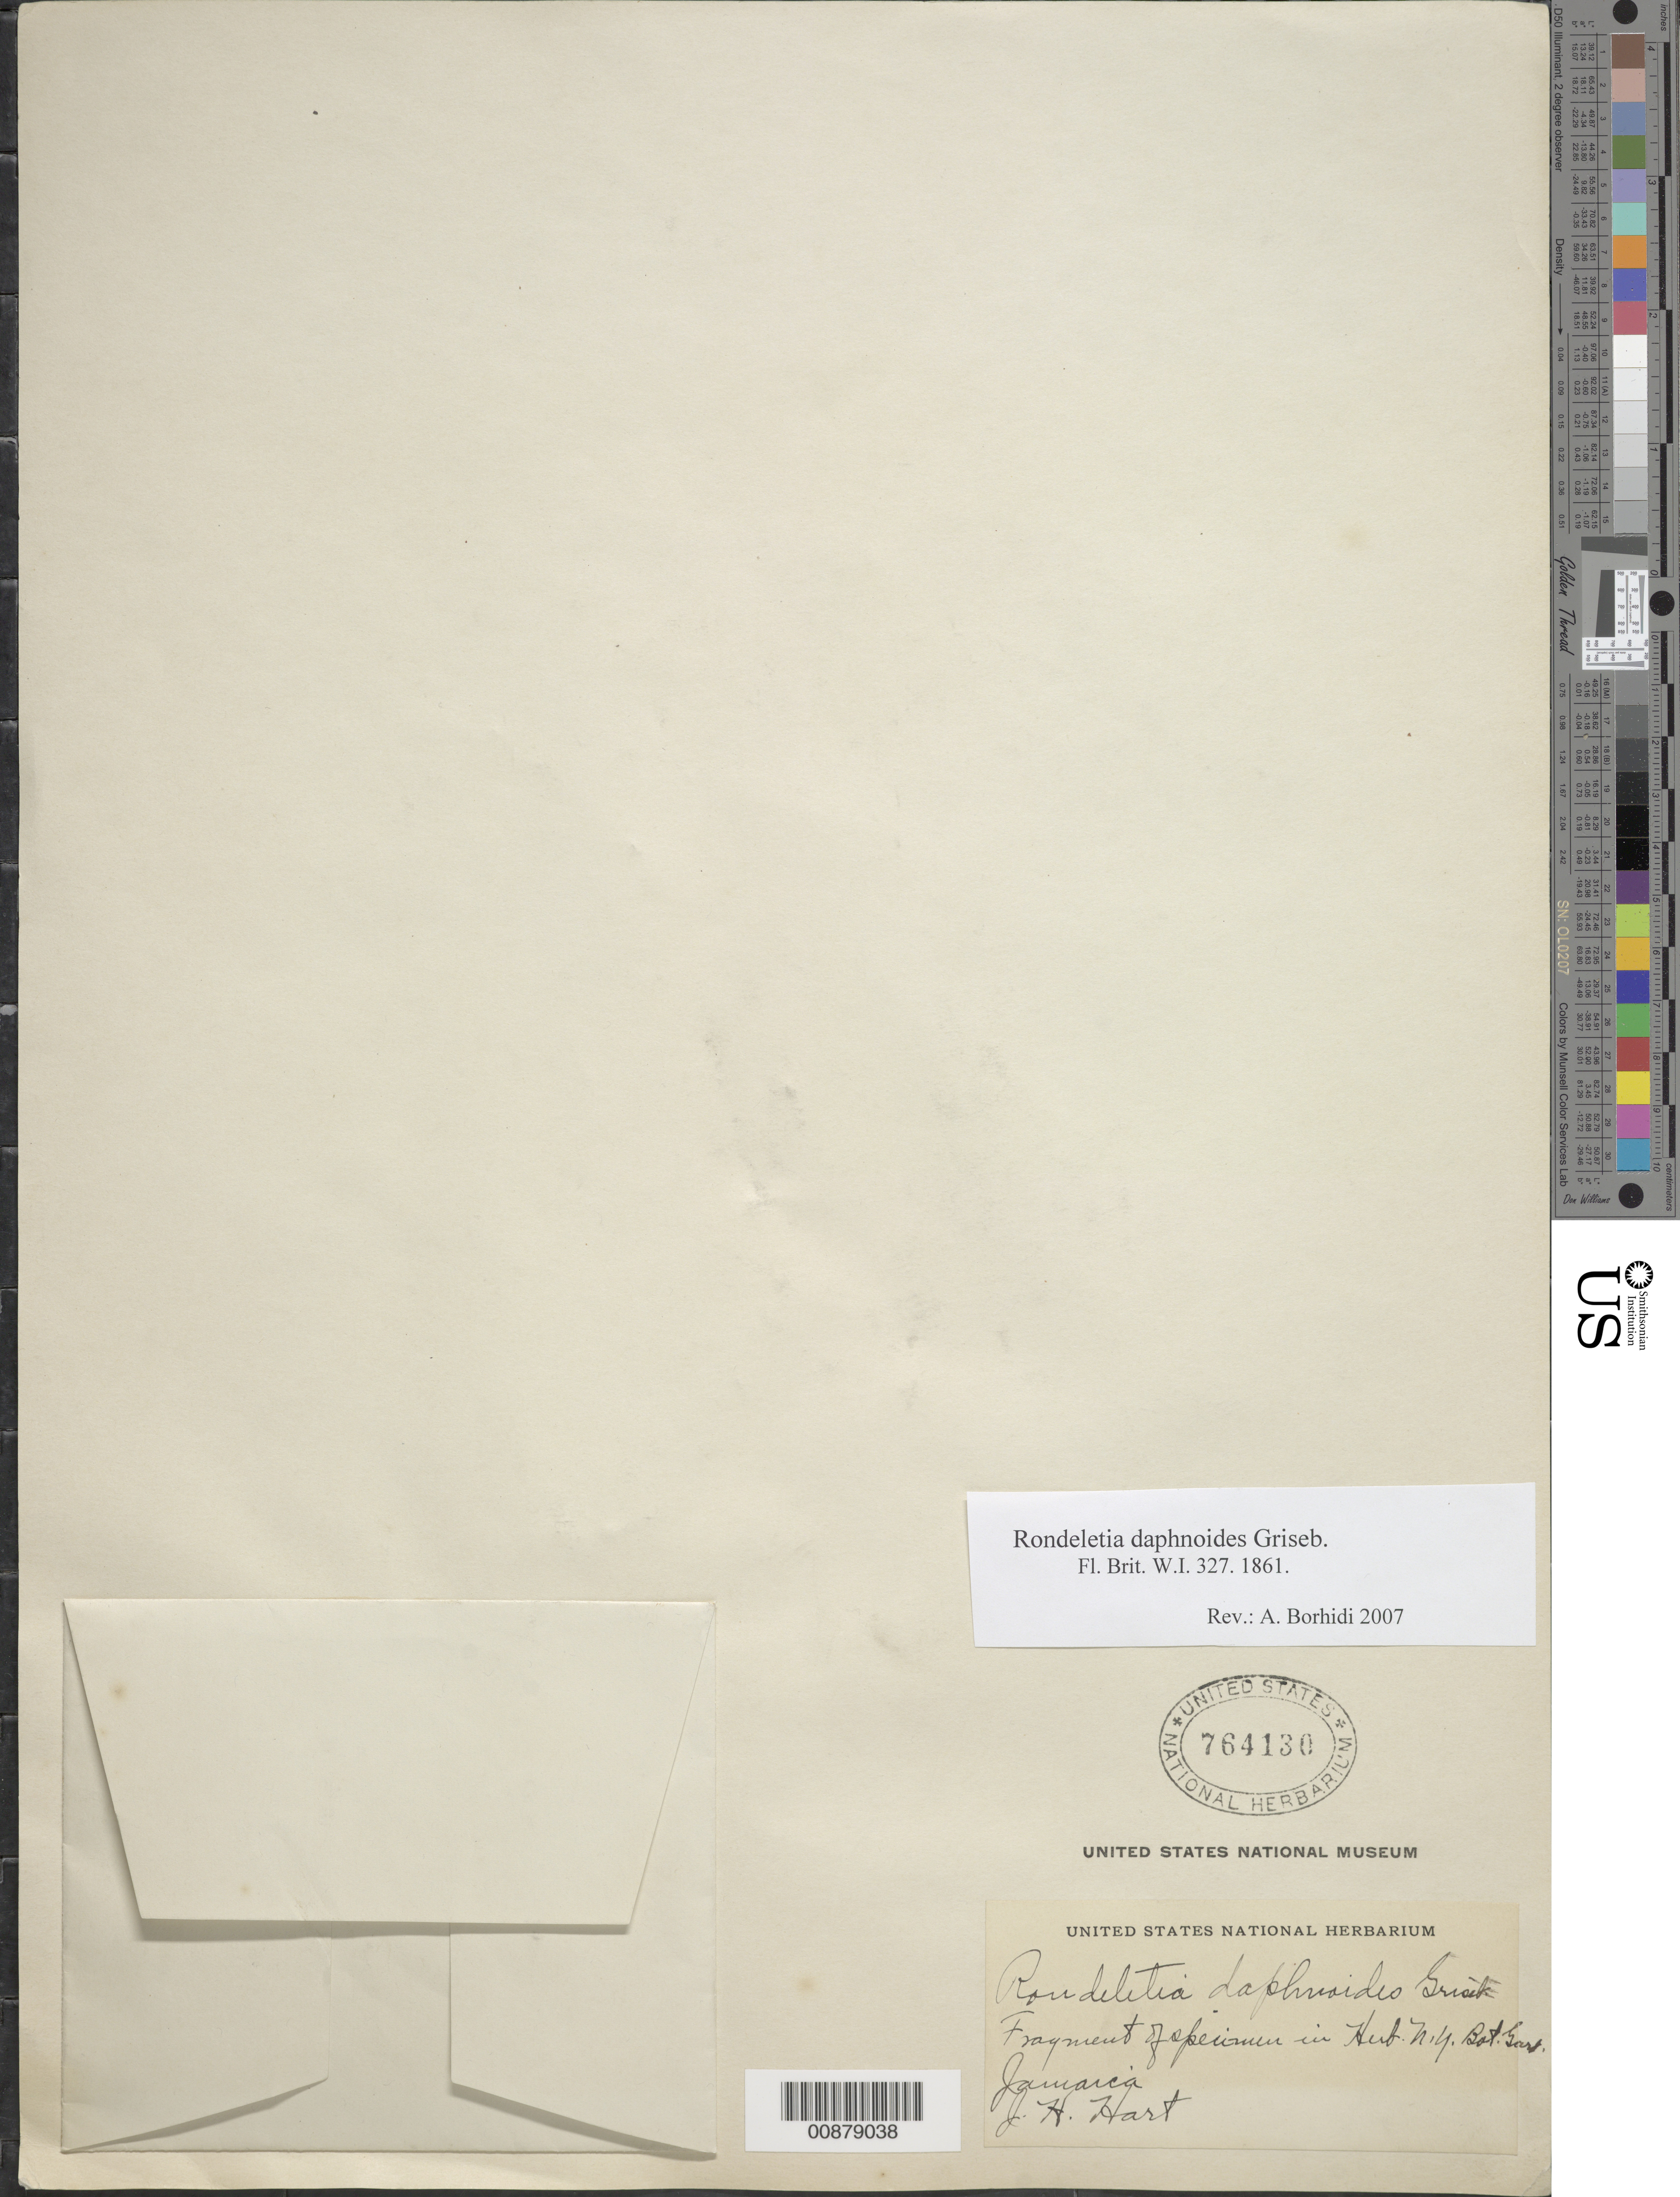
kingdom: Plantae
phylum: Tracheophyta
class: Magnoliopsida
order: Gentianales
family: Rubiaceae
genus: Rondeletia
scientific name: Rondeletia daphnoides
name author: Griseb.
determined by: Borhidi, Attila L.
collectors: J. H. Hart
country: Jamaica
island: Jamaica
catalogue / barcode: US 764130